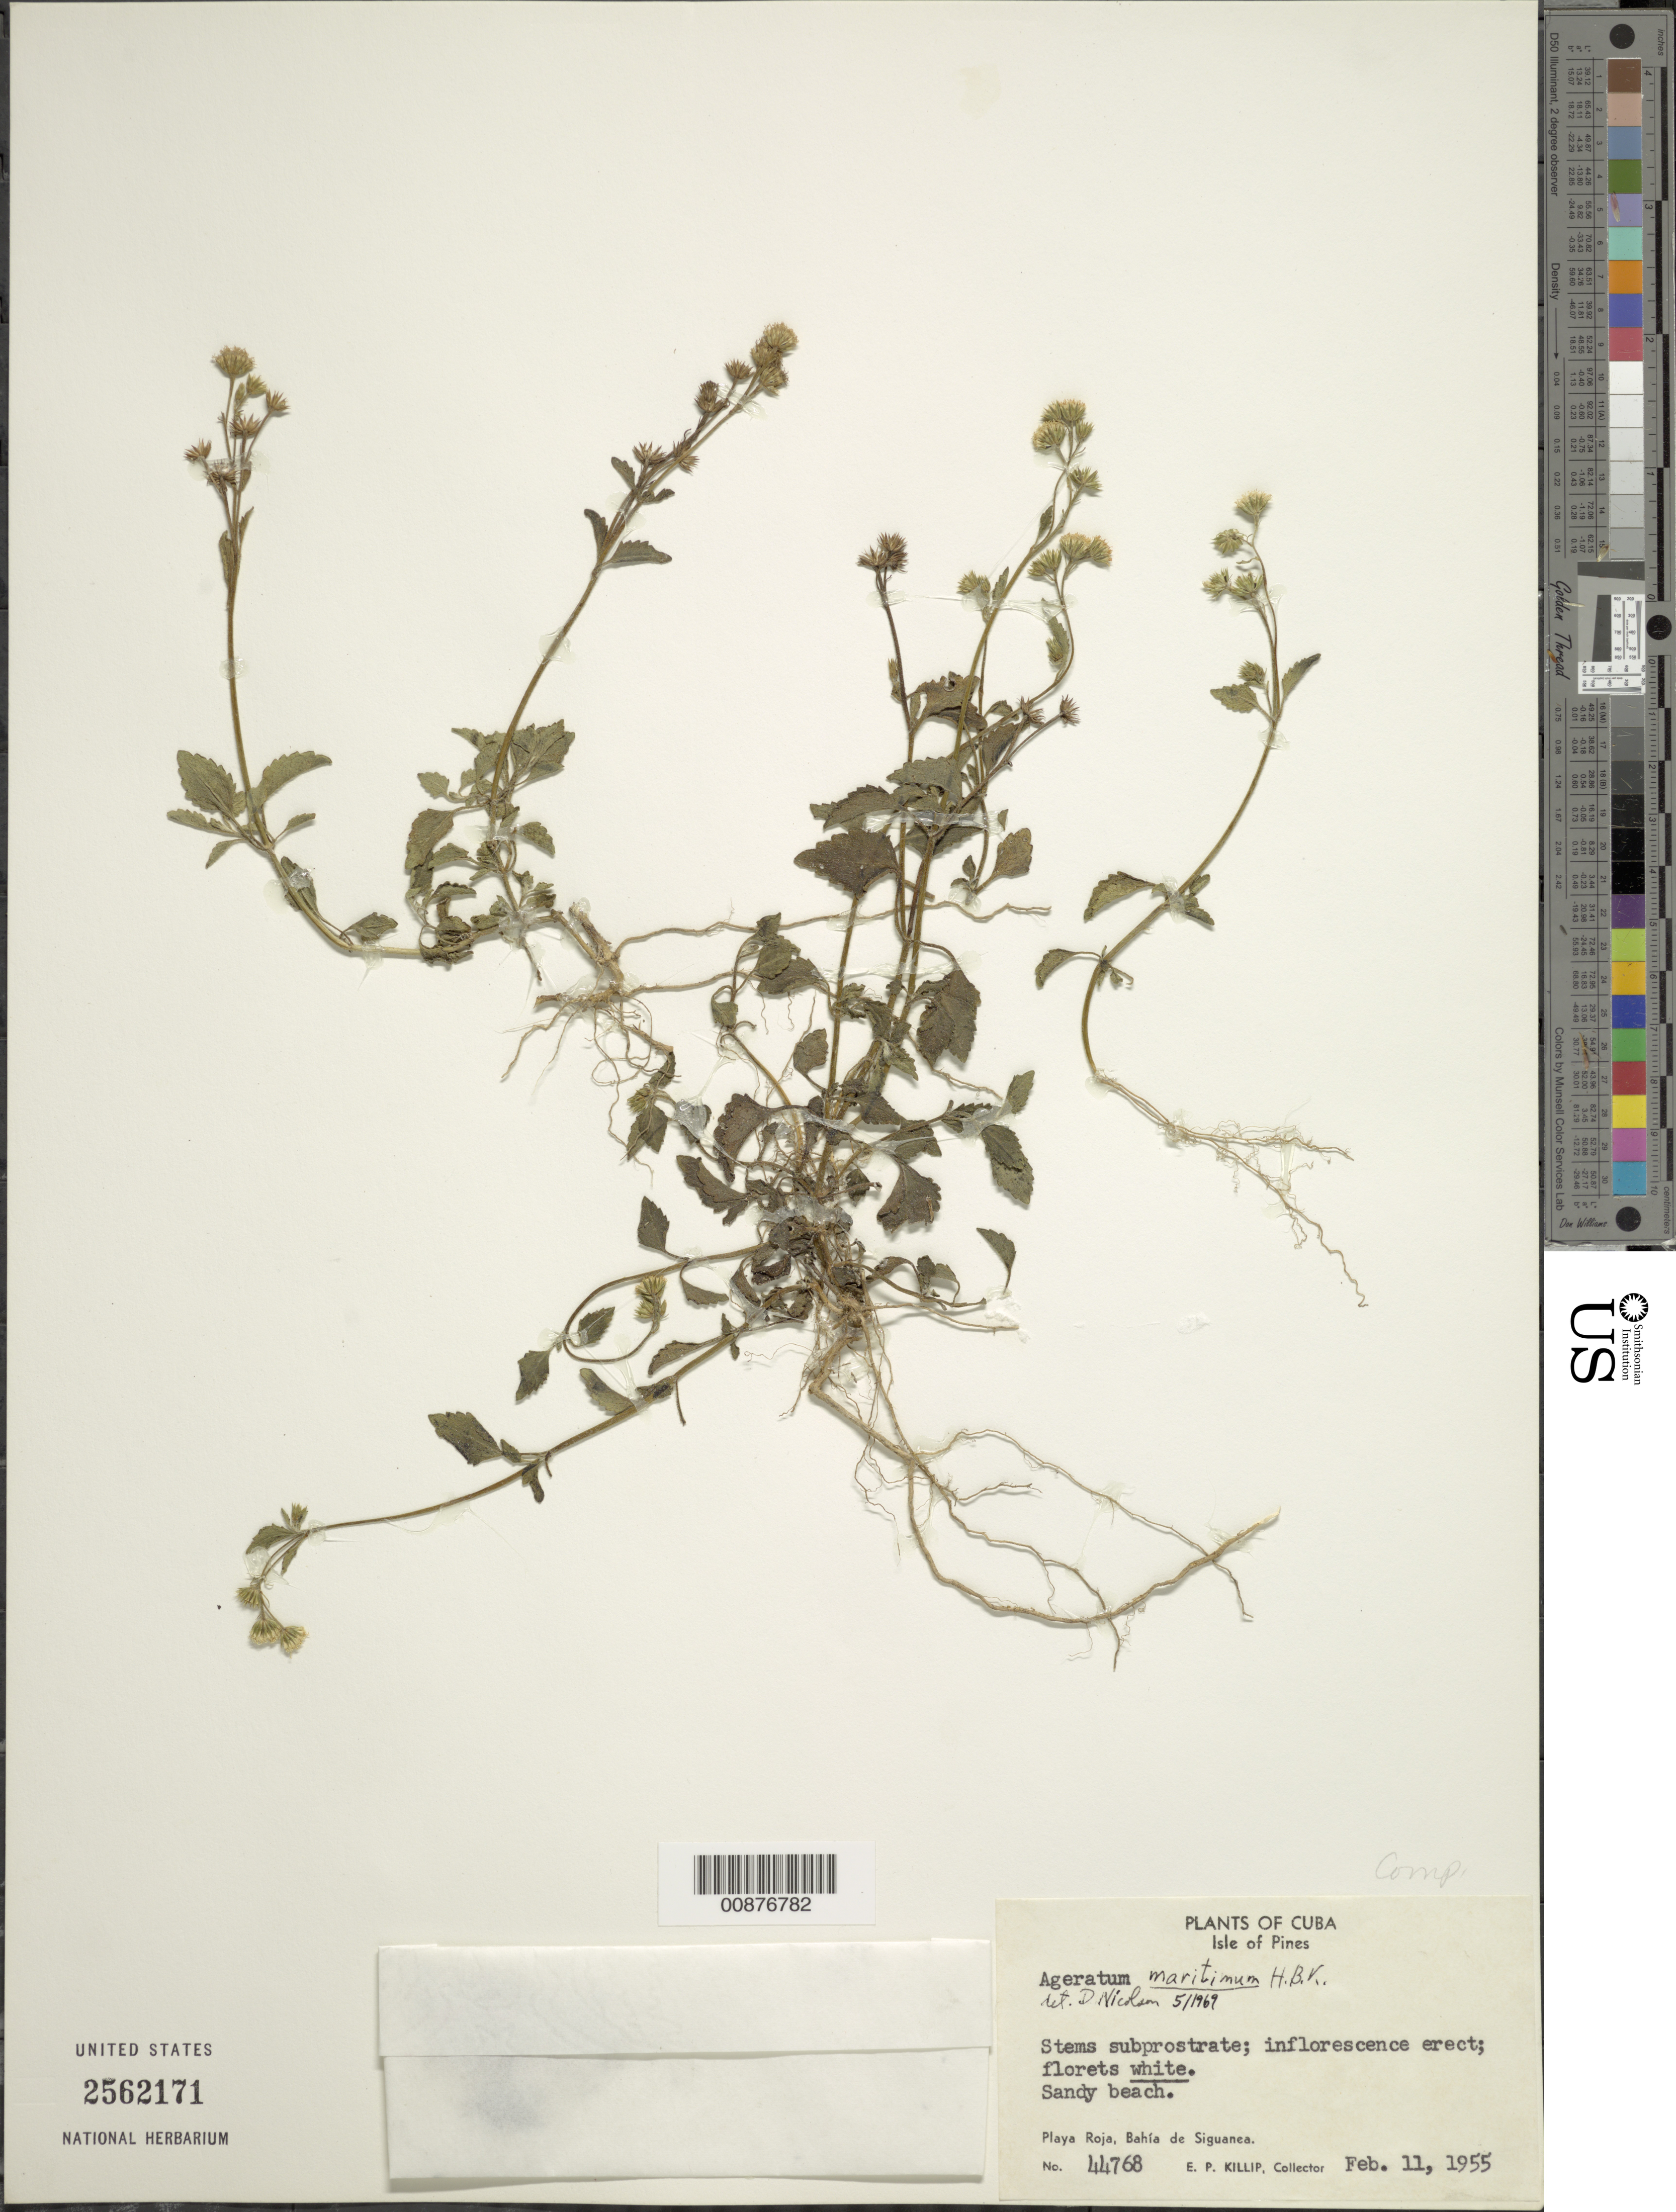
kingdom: Plantae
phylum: Tracheophyta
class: Magnoliopsida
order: Asterales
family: Asteraceae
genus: Ageratum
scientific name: Ageratum maritimum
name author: Kunth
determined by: Nicolson, Dan H.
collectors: E. P. Killip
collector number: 44768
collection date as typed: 11 Feb 1955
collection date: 1955-02-11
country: Cuba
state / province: Isla de La Juventud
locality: Playa Roja, Bahía de Siguandea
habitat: Sandy beach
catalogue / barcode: US 2562171